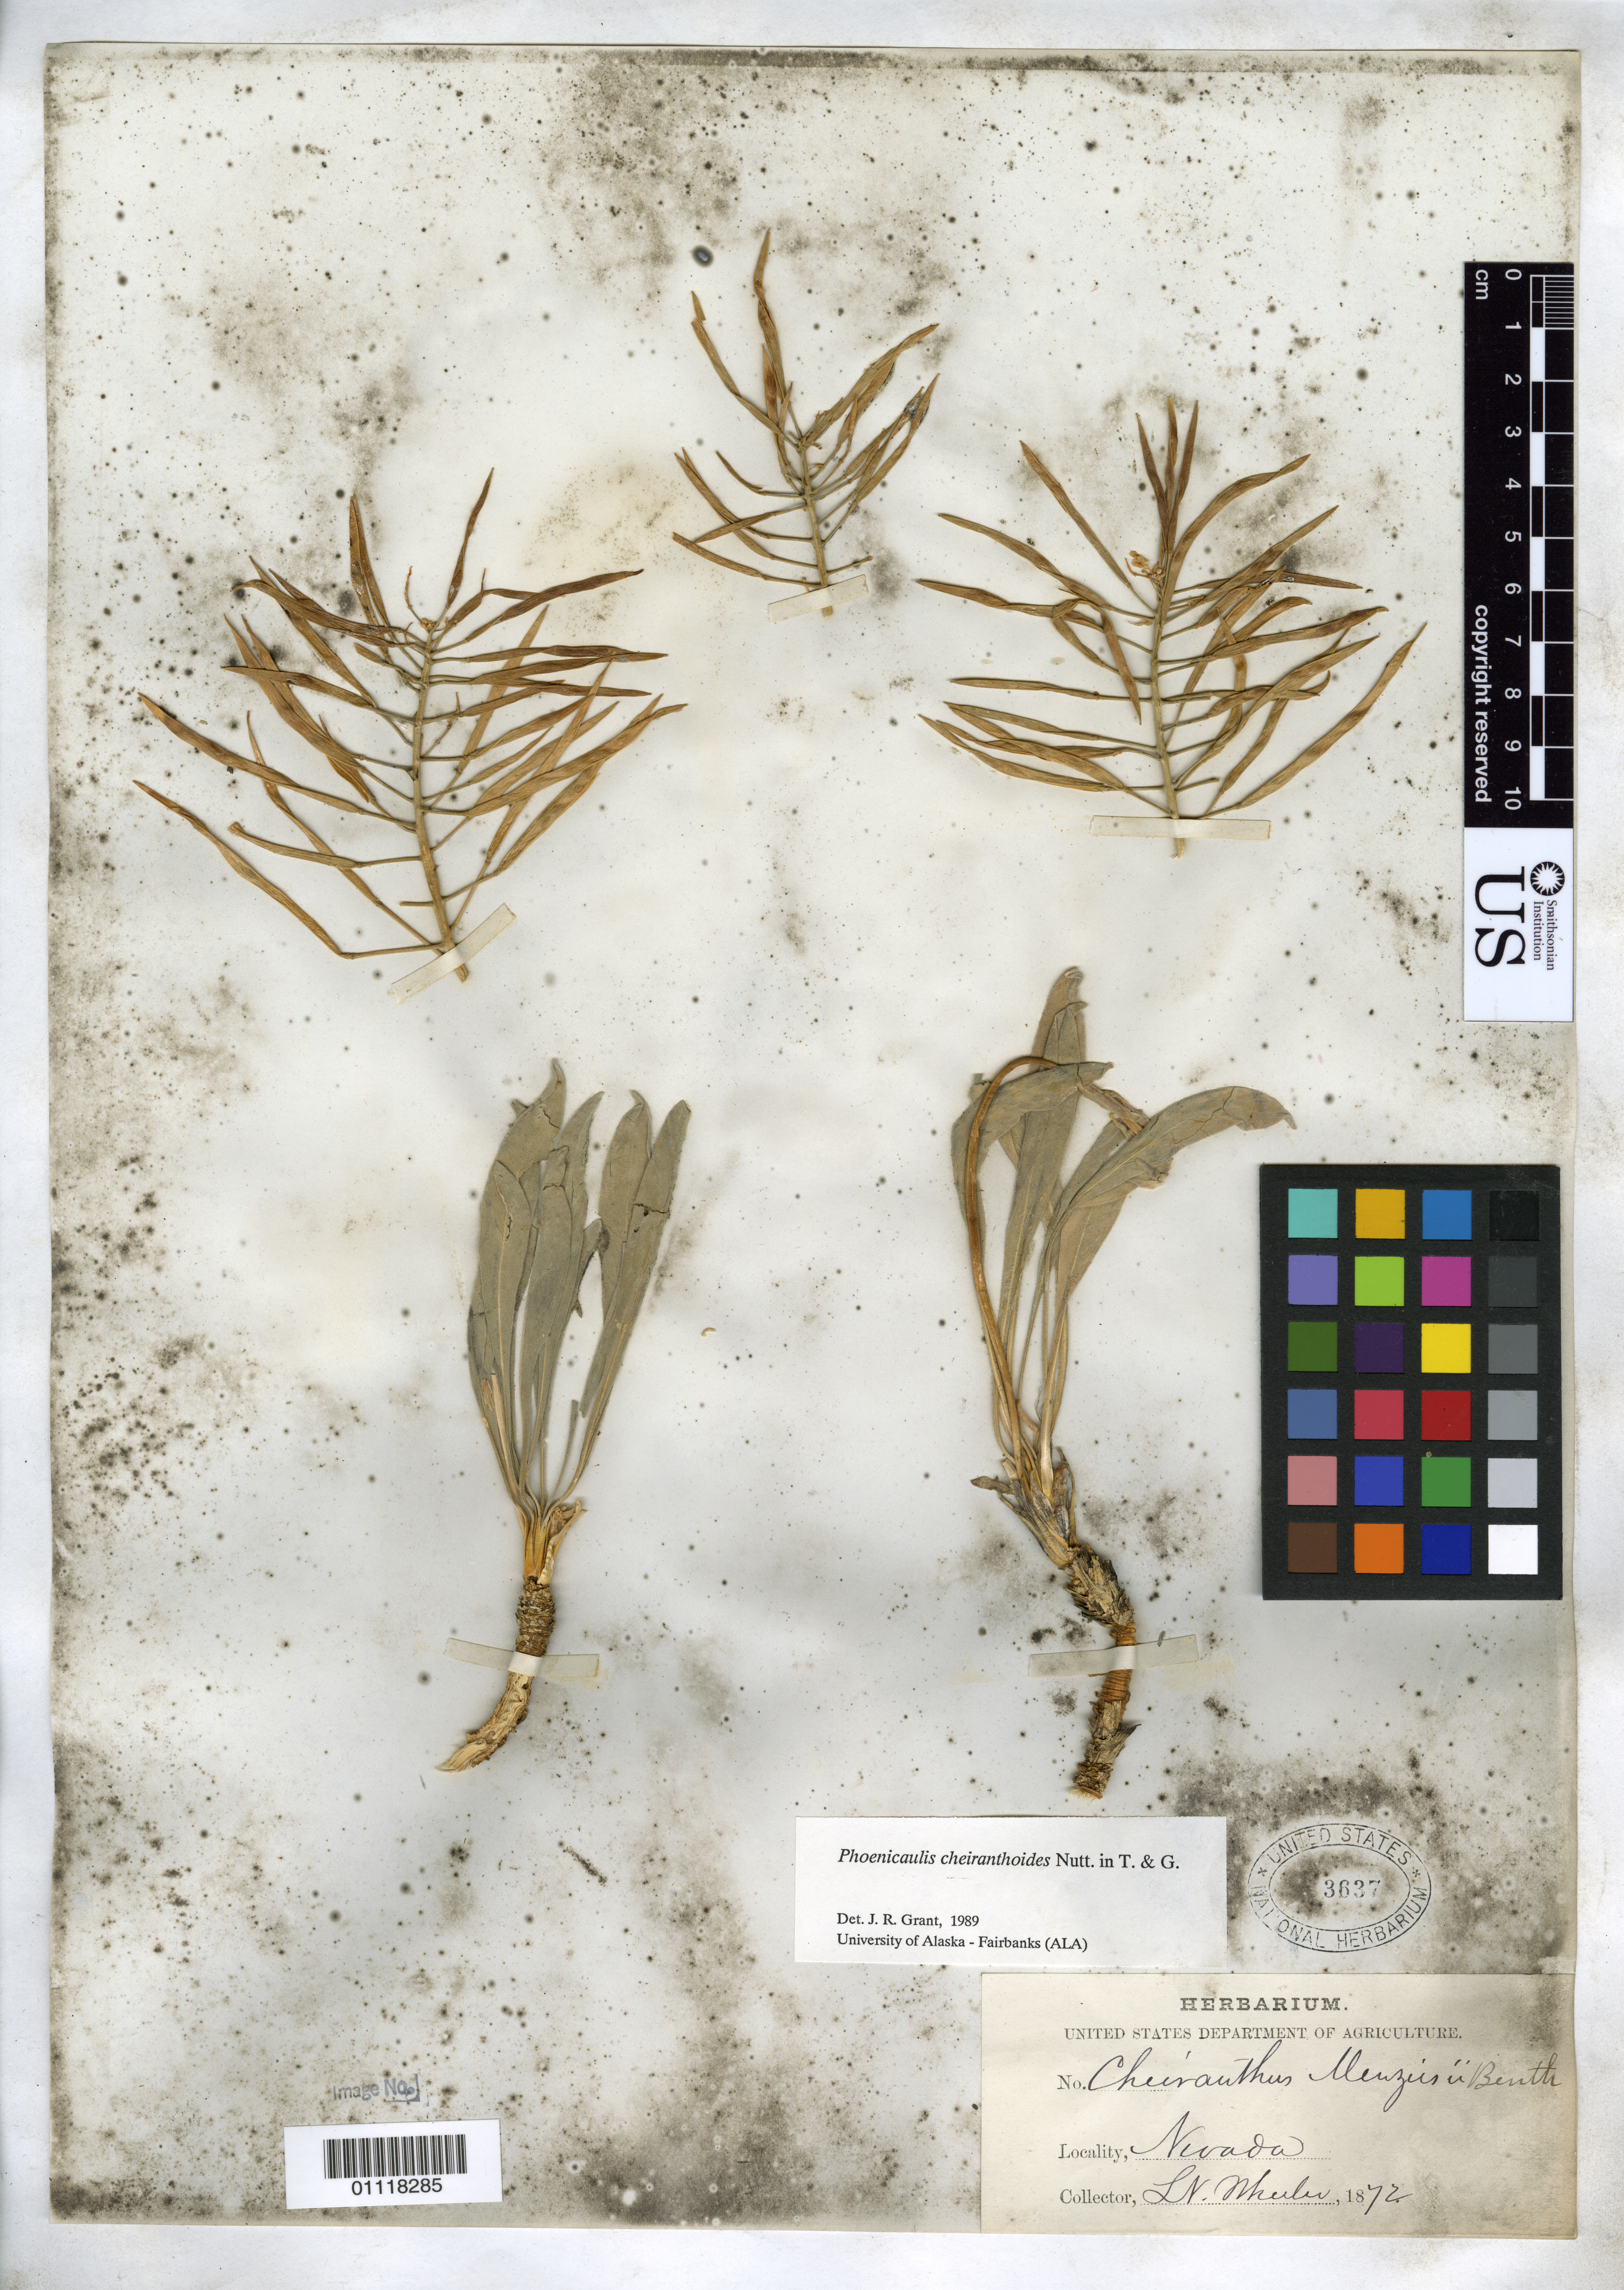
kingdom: Plantae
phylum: Tracheophyta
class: Magnoliopsida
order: Brassicales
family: Brassicaceae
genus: Phoenicaulis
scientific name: Phoenicaulis cheiranthoides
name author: Nutt.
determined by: Grant, J. R., (SWITZERLAND)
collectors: Wheeler Survey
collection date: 1872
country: United States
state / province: Nevada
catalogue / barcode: US 3637